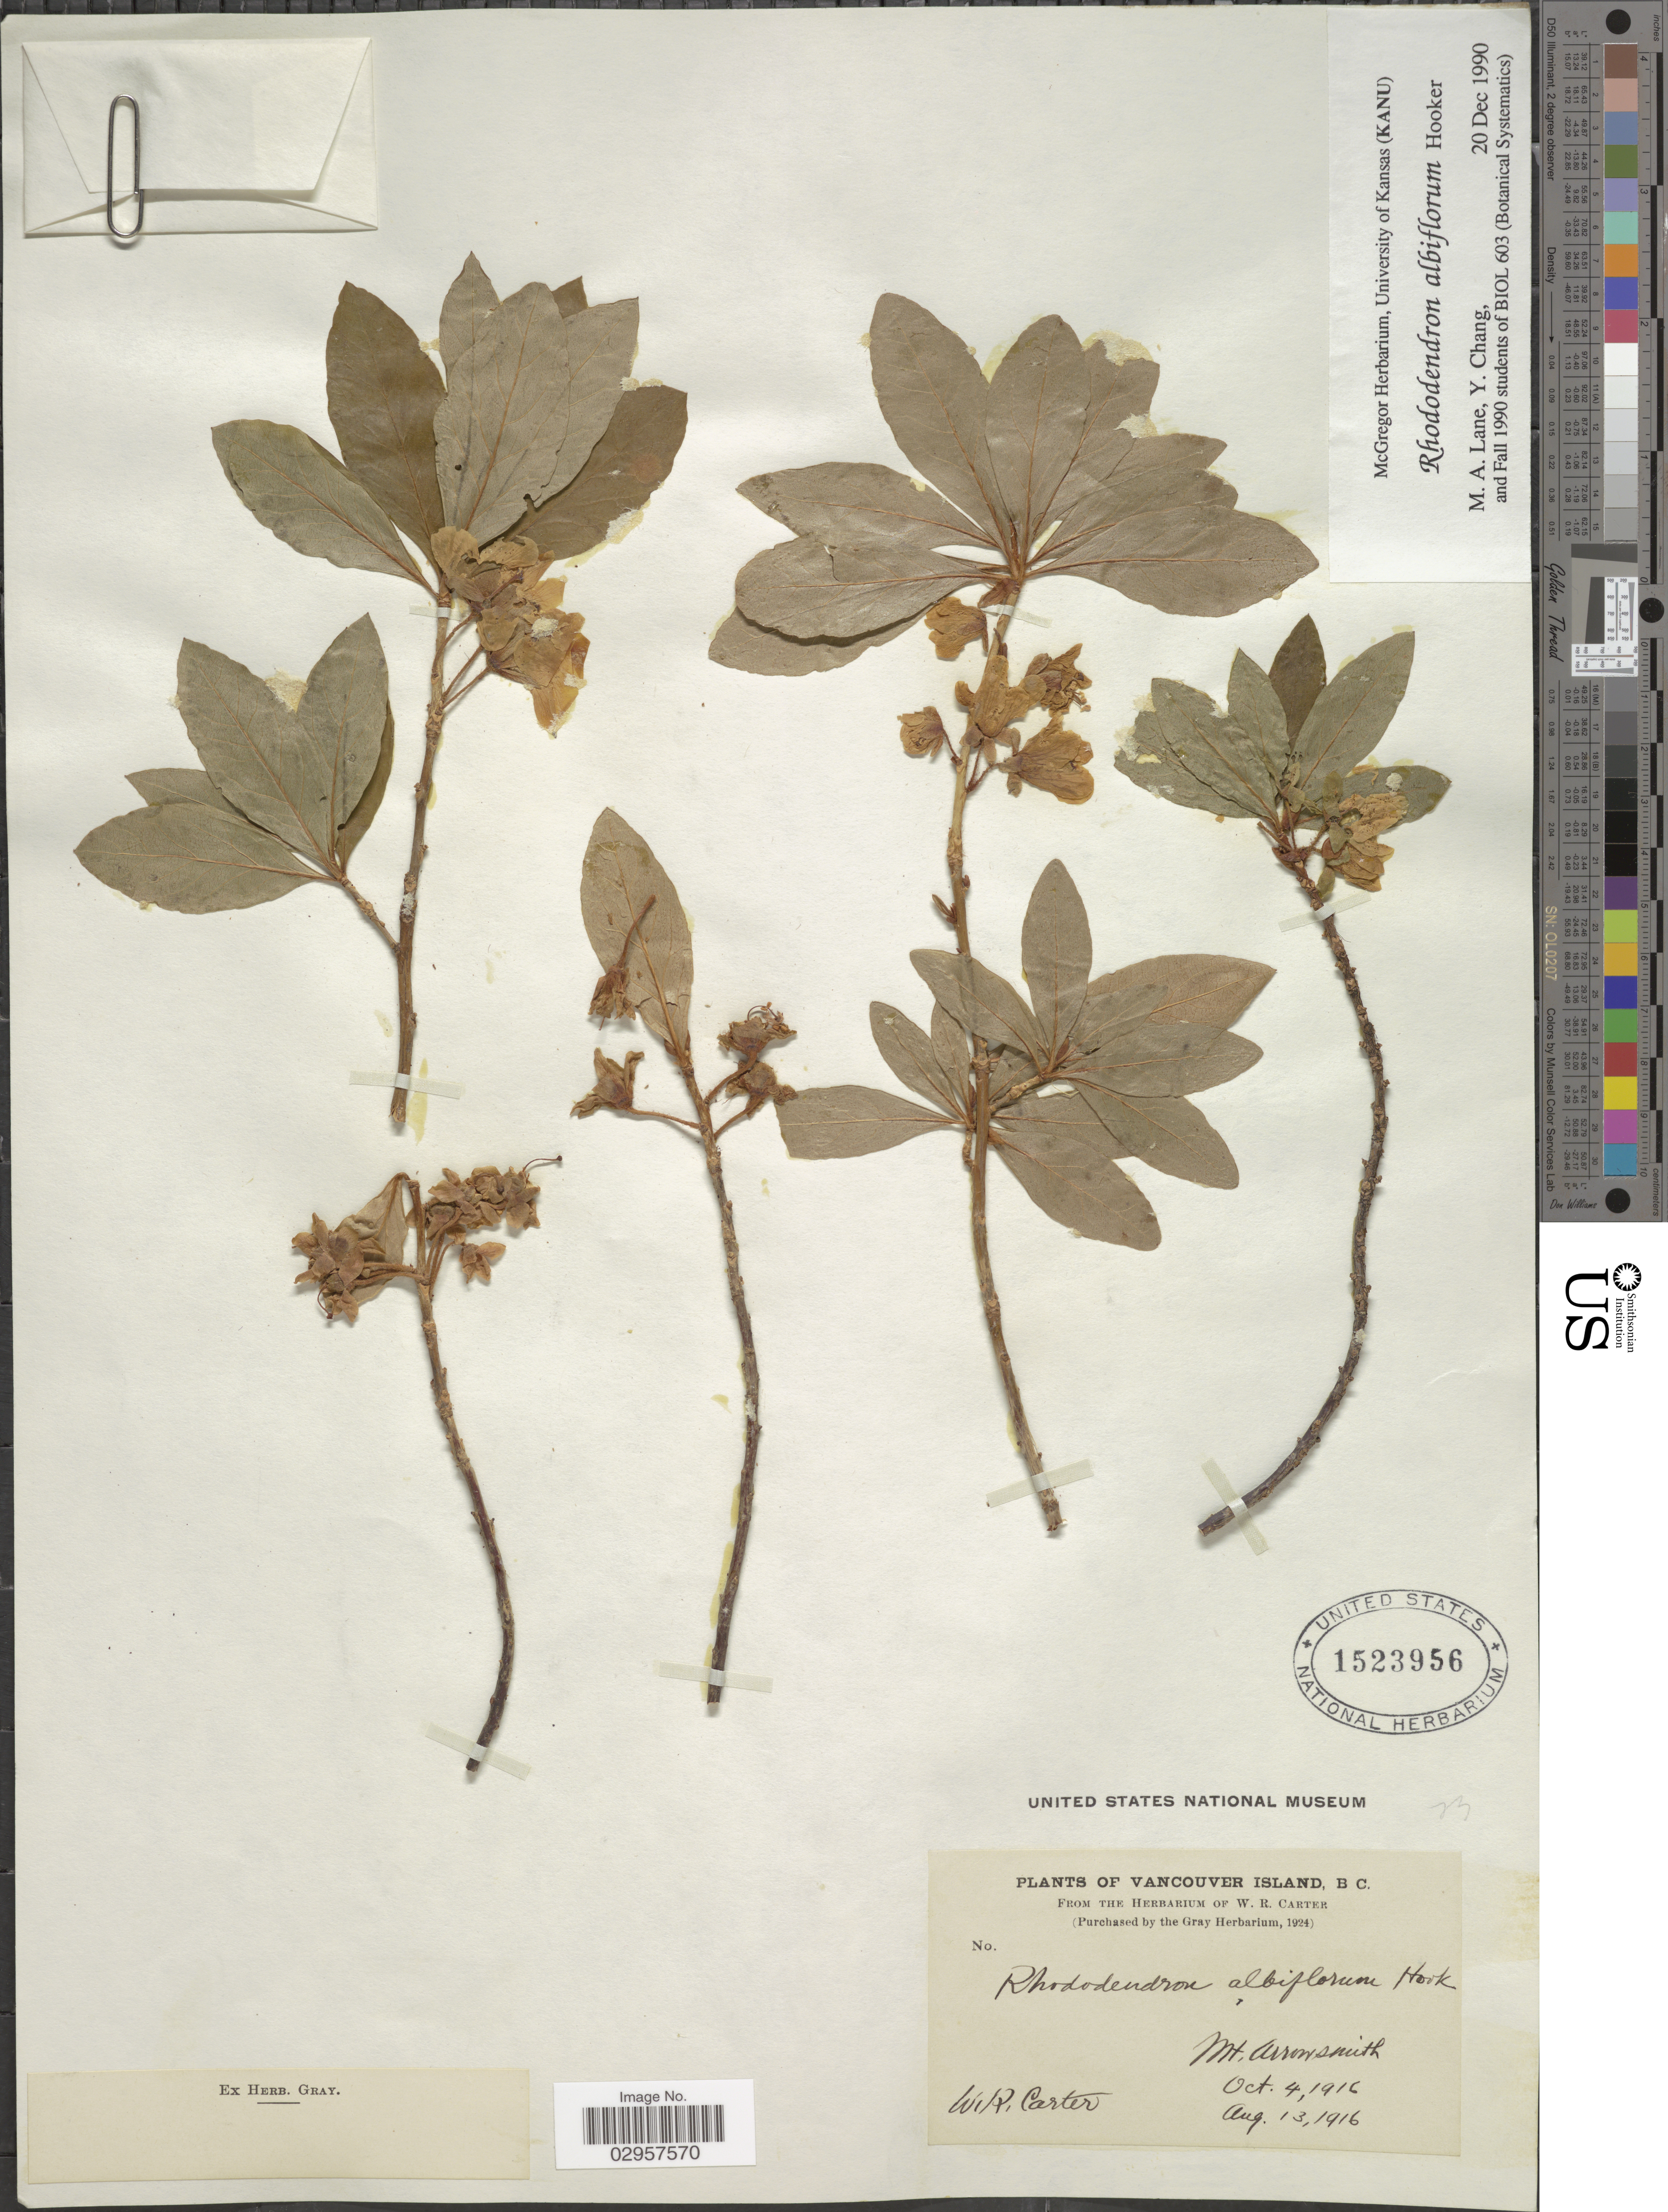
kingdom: Plantae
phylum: Tracheophyta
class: Magnoliopsida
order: Ericales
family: Ericaceae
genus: Rhododendron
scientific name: Rhododendron albiflorum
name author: Hook.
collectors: W. R. Carter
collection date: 1916-08-13/1916-10-04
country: Canada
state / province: British Columbia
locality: Vancouver Island. Mt. Arrowsmith.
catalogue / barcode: US 1523956